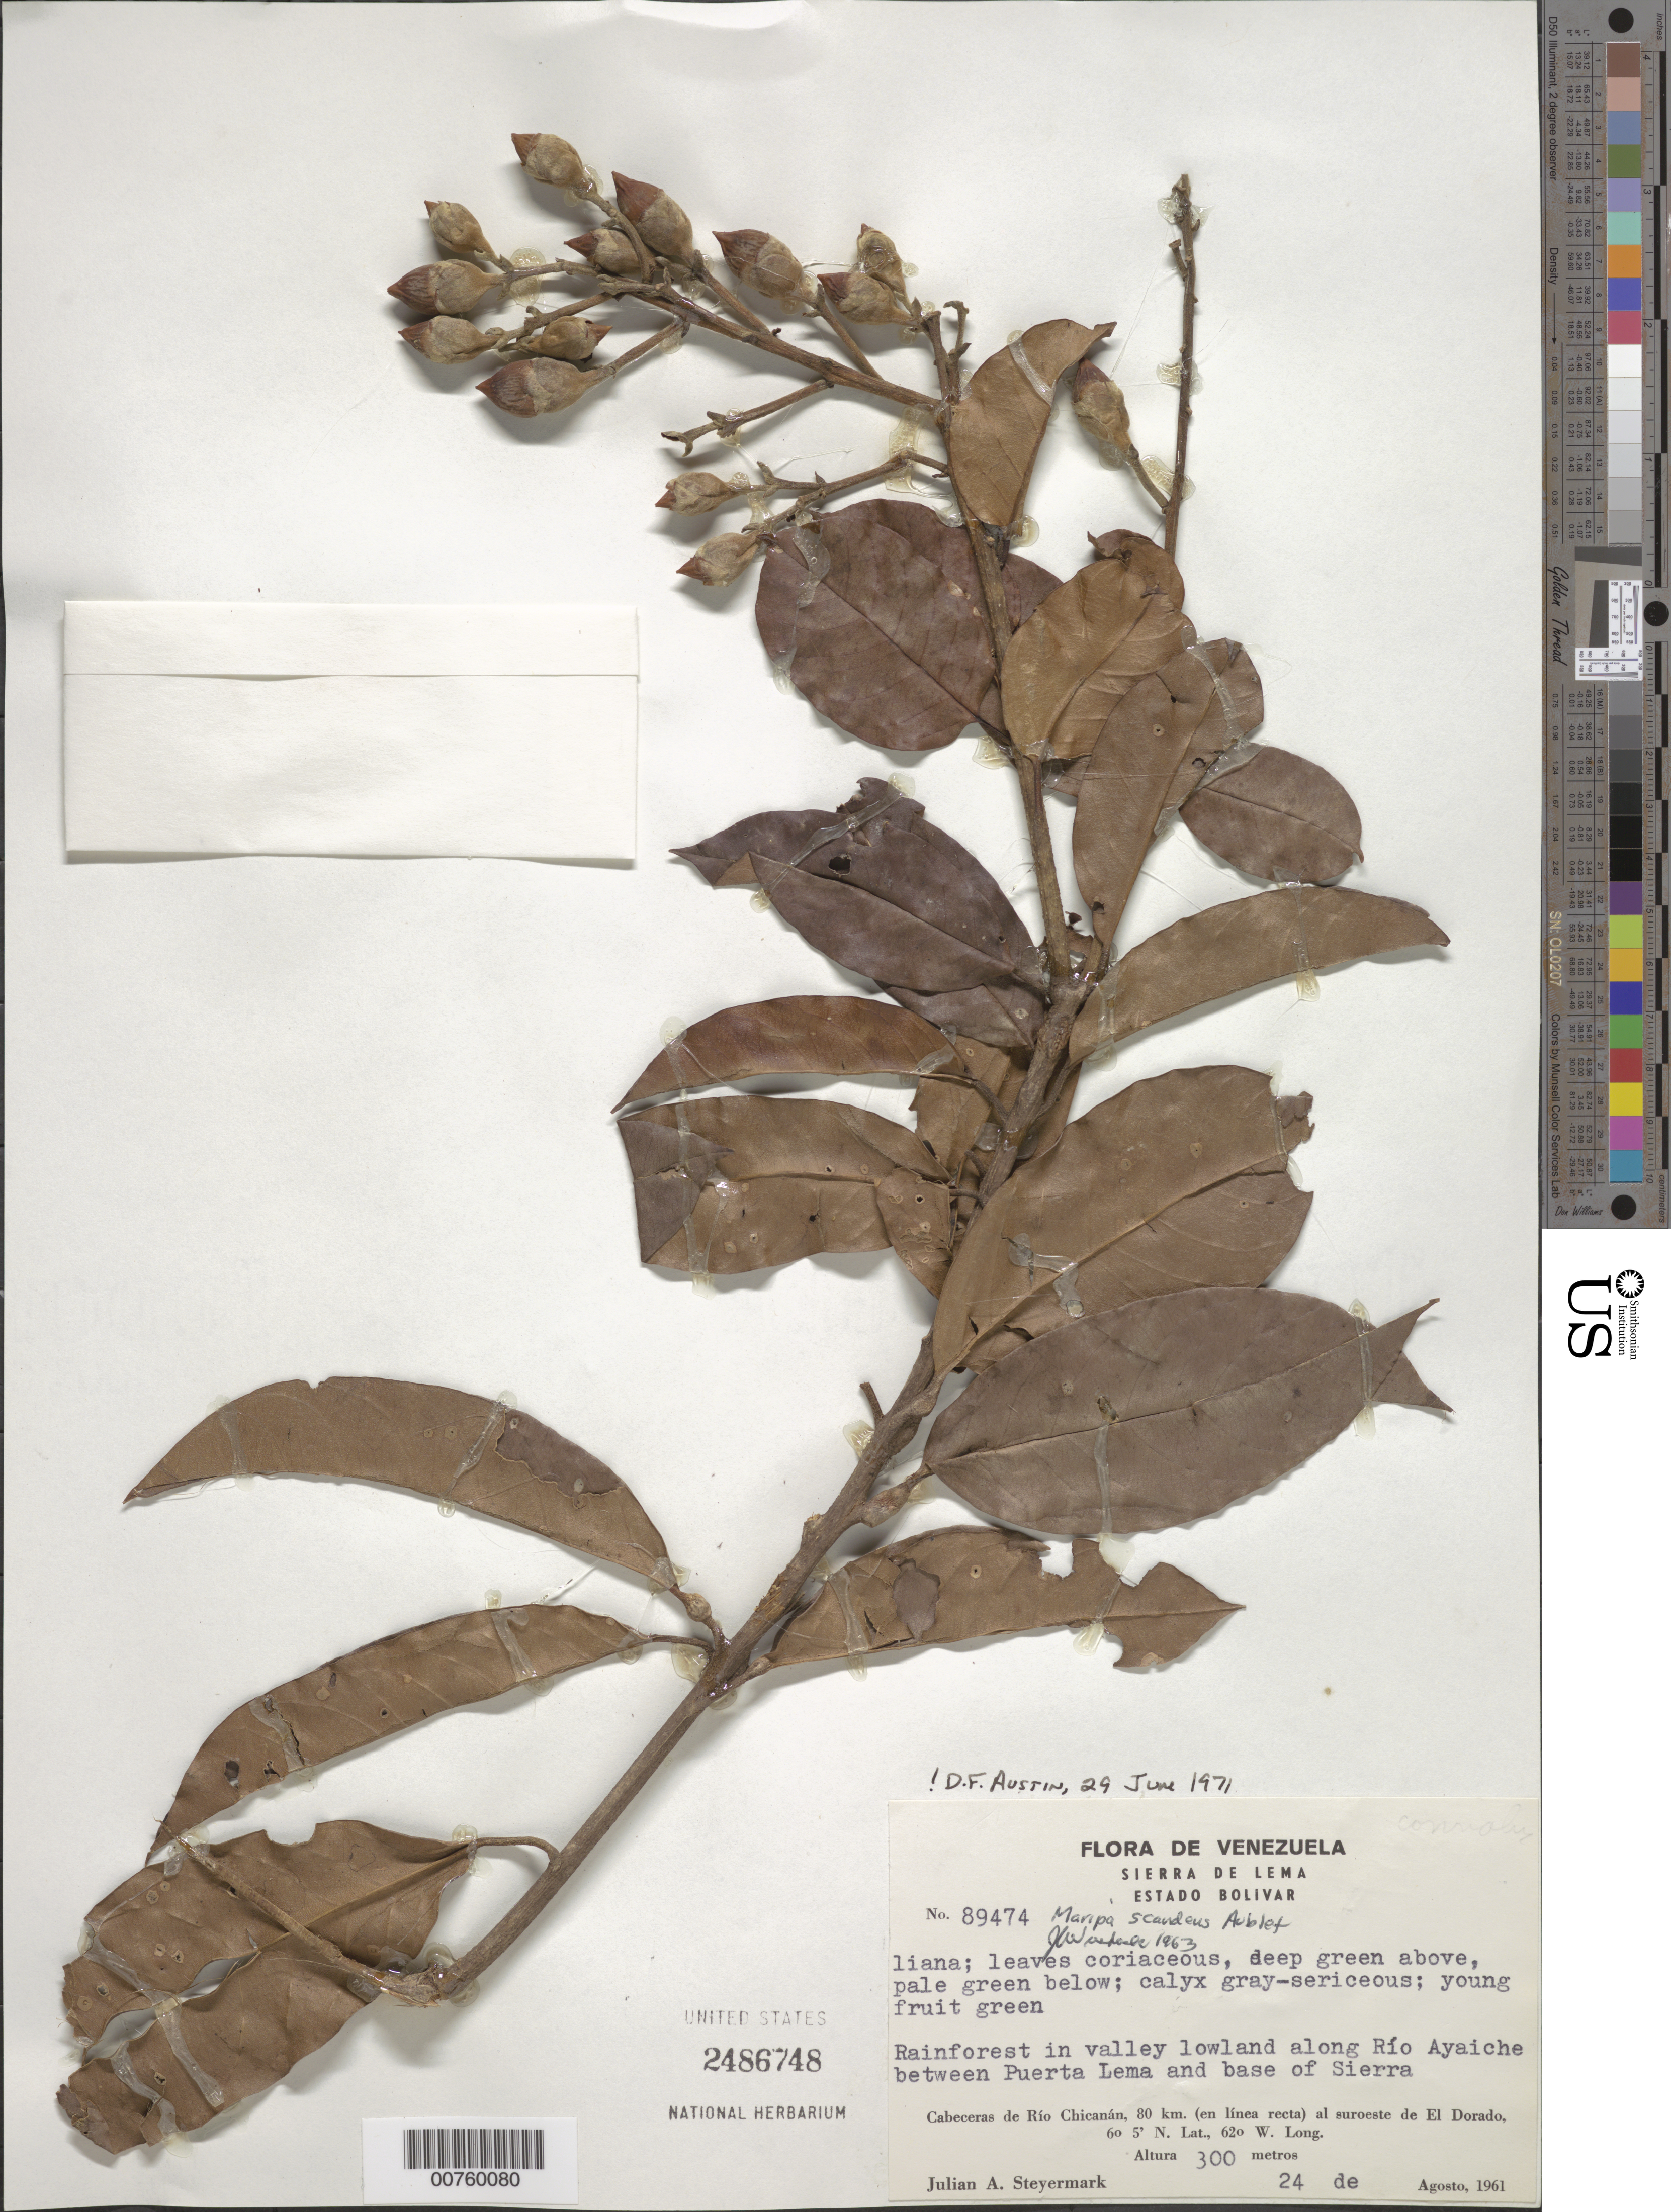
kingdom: Plantae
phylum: Tracheophyta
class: Magnoliopsida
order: Solanales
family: Convolvulaceae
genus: Maripa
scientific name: Maripa scandens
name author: Aubl.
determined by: Austin, D. F.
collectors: J. Steyermark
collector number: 89474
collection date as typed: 24-Aug-61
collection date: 1961-08-24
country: Venezuela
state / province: Bolívar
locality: Sierra de Lema, Cabaceras de Río Chicanan, 80 km in straight line to SW of El Dorado, between Río Chicanan and Río Ayaiche, between Puerta Lema and base of Sierra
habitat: Rainforest in valley lowland along river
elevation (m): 300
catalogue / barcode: US 2486748